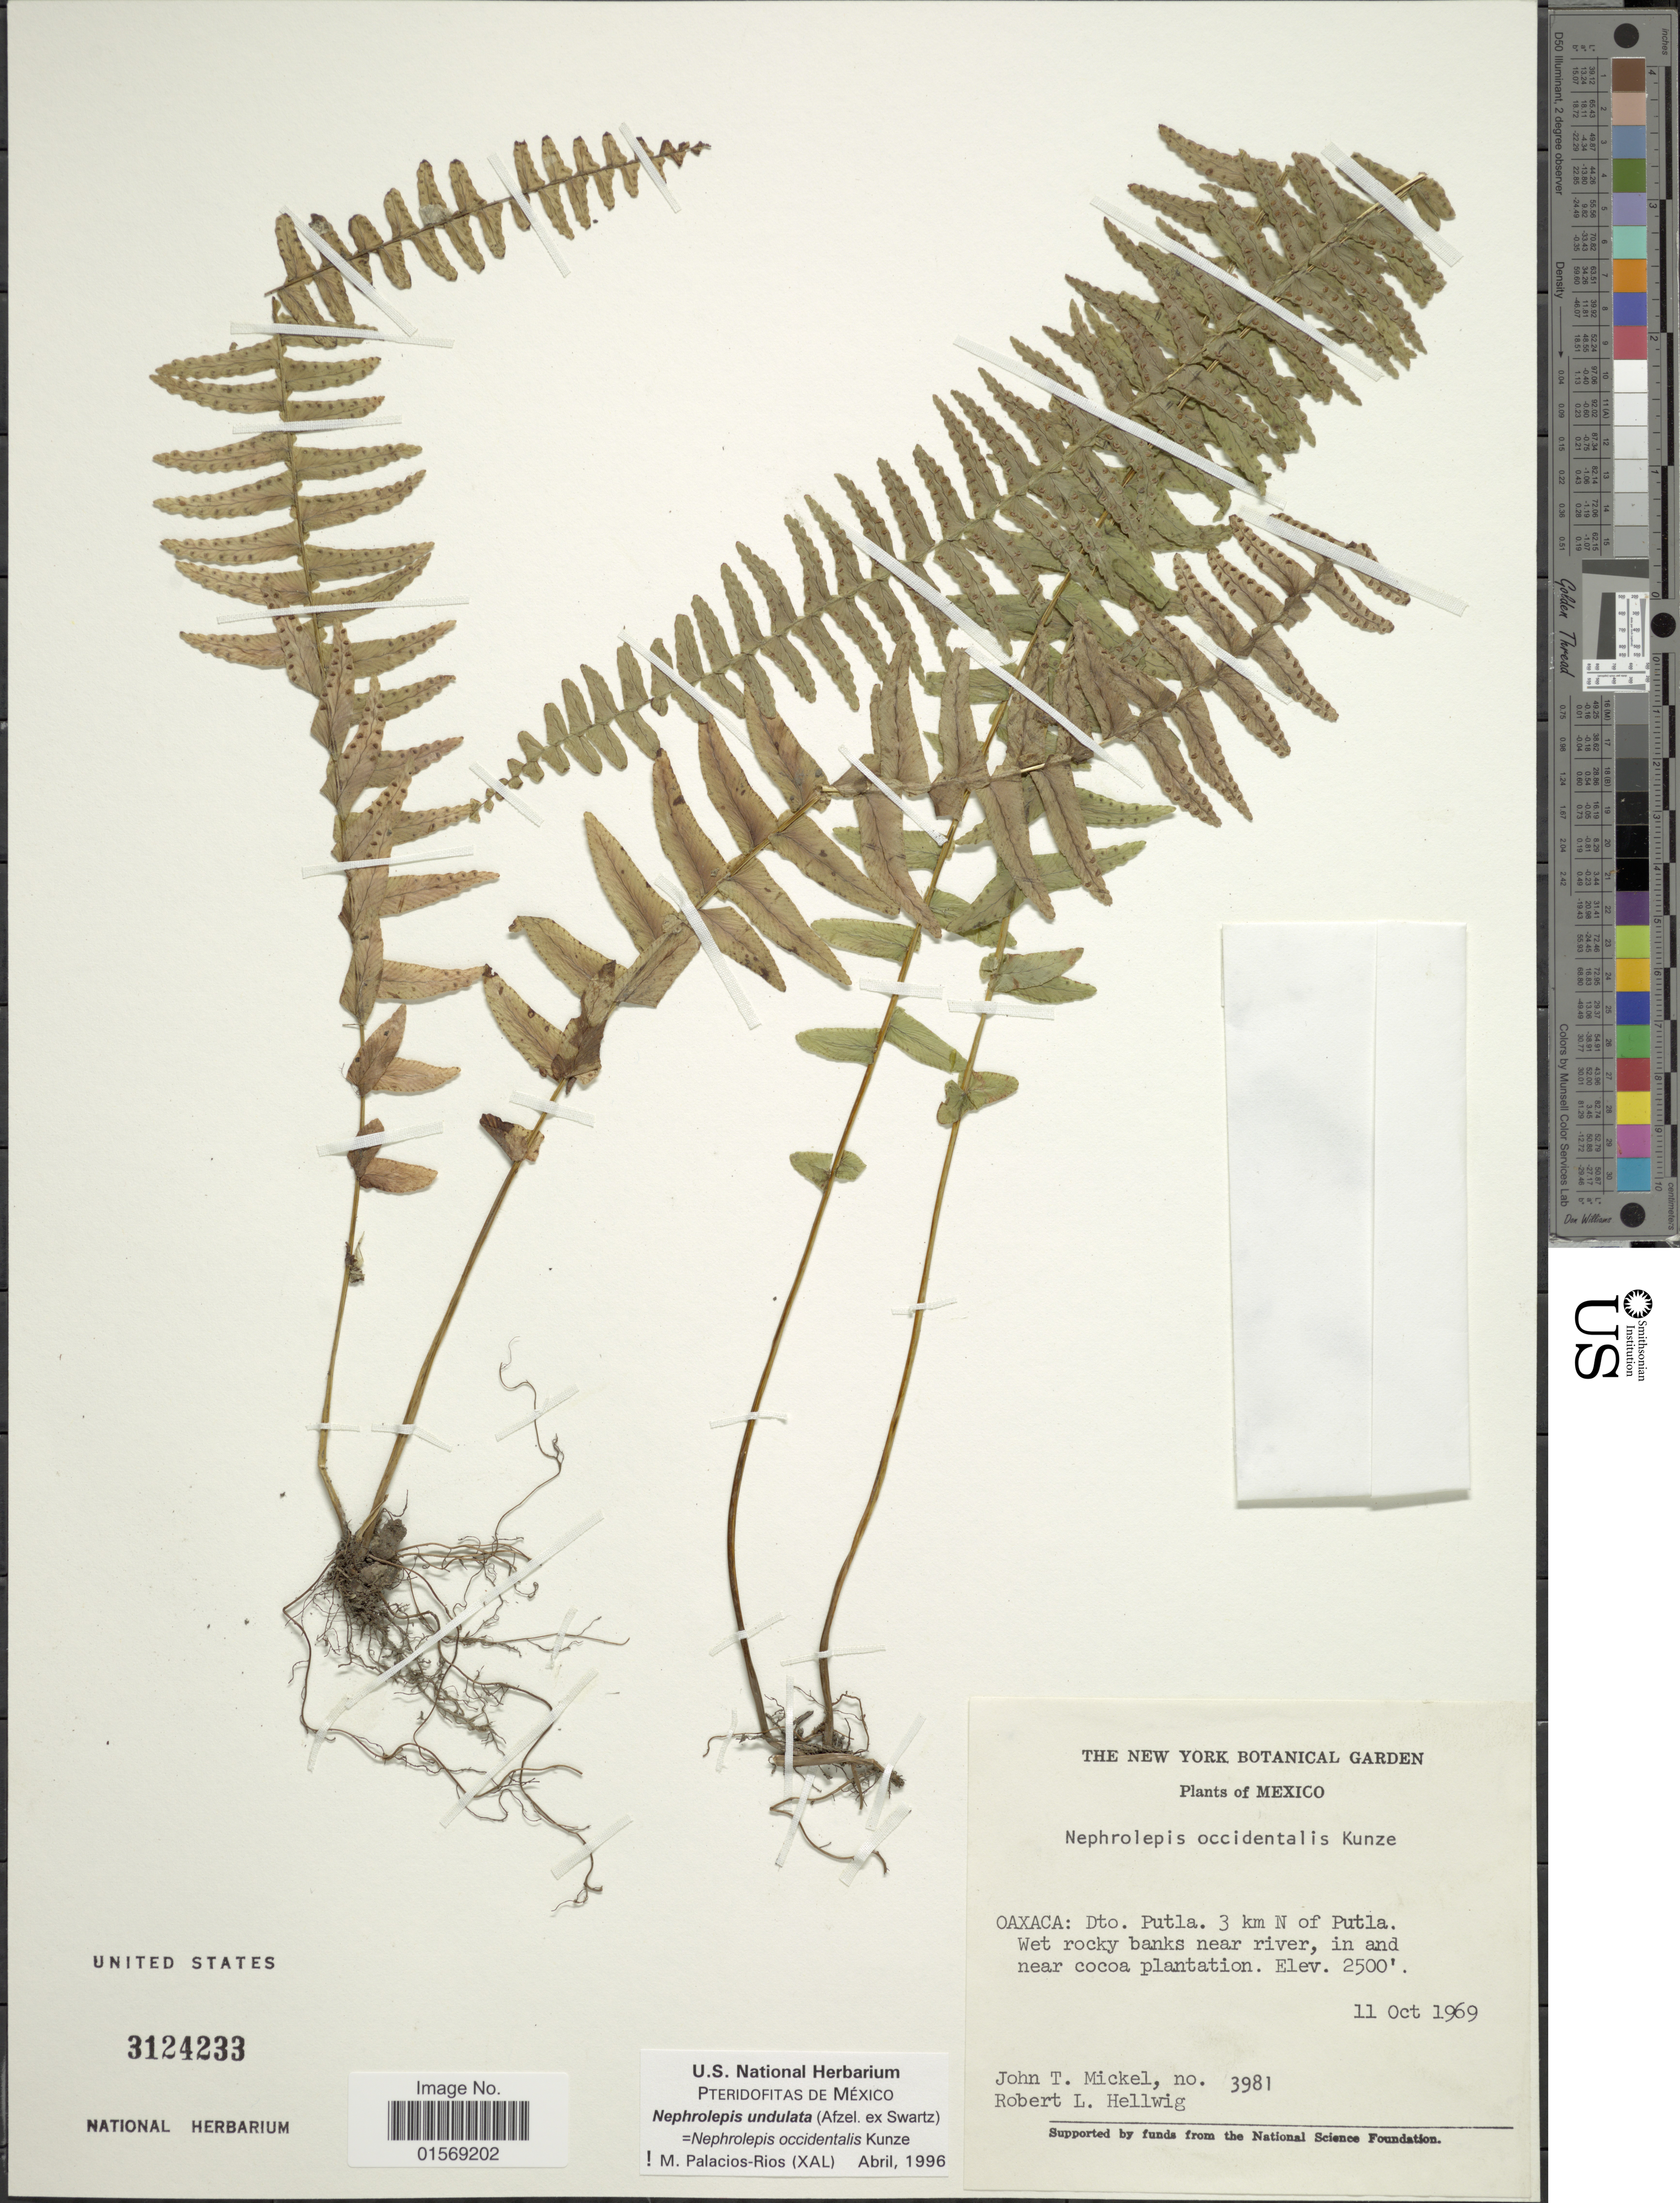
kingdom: Plantae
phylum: Tracheophyta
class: Polypodiopsida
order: Polypodiales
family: Nephrolepidaceae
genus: Nephrolepis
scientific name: Nephrolepis undulata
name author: J. Sm.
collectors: J. T. Mickel & R. Hellwig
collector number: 3981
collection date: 1969-10-11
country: Mexico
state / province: Oaxaca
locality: Mexico. Oaxaca: Dto. Putla. 3 km N of Putla.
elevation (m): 762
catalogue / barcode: US 3124233